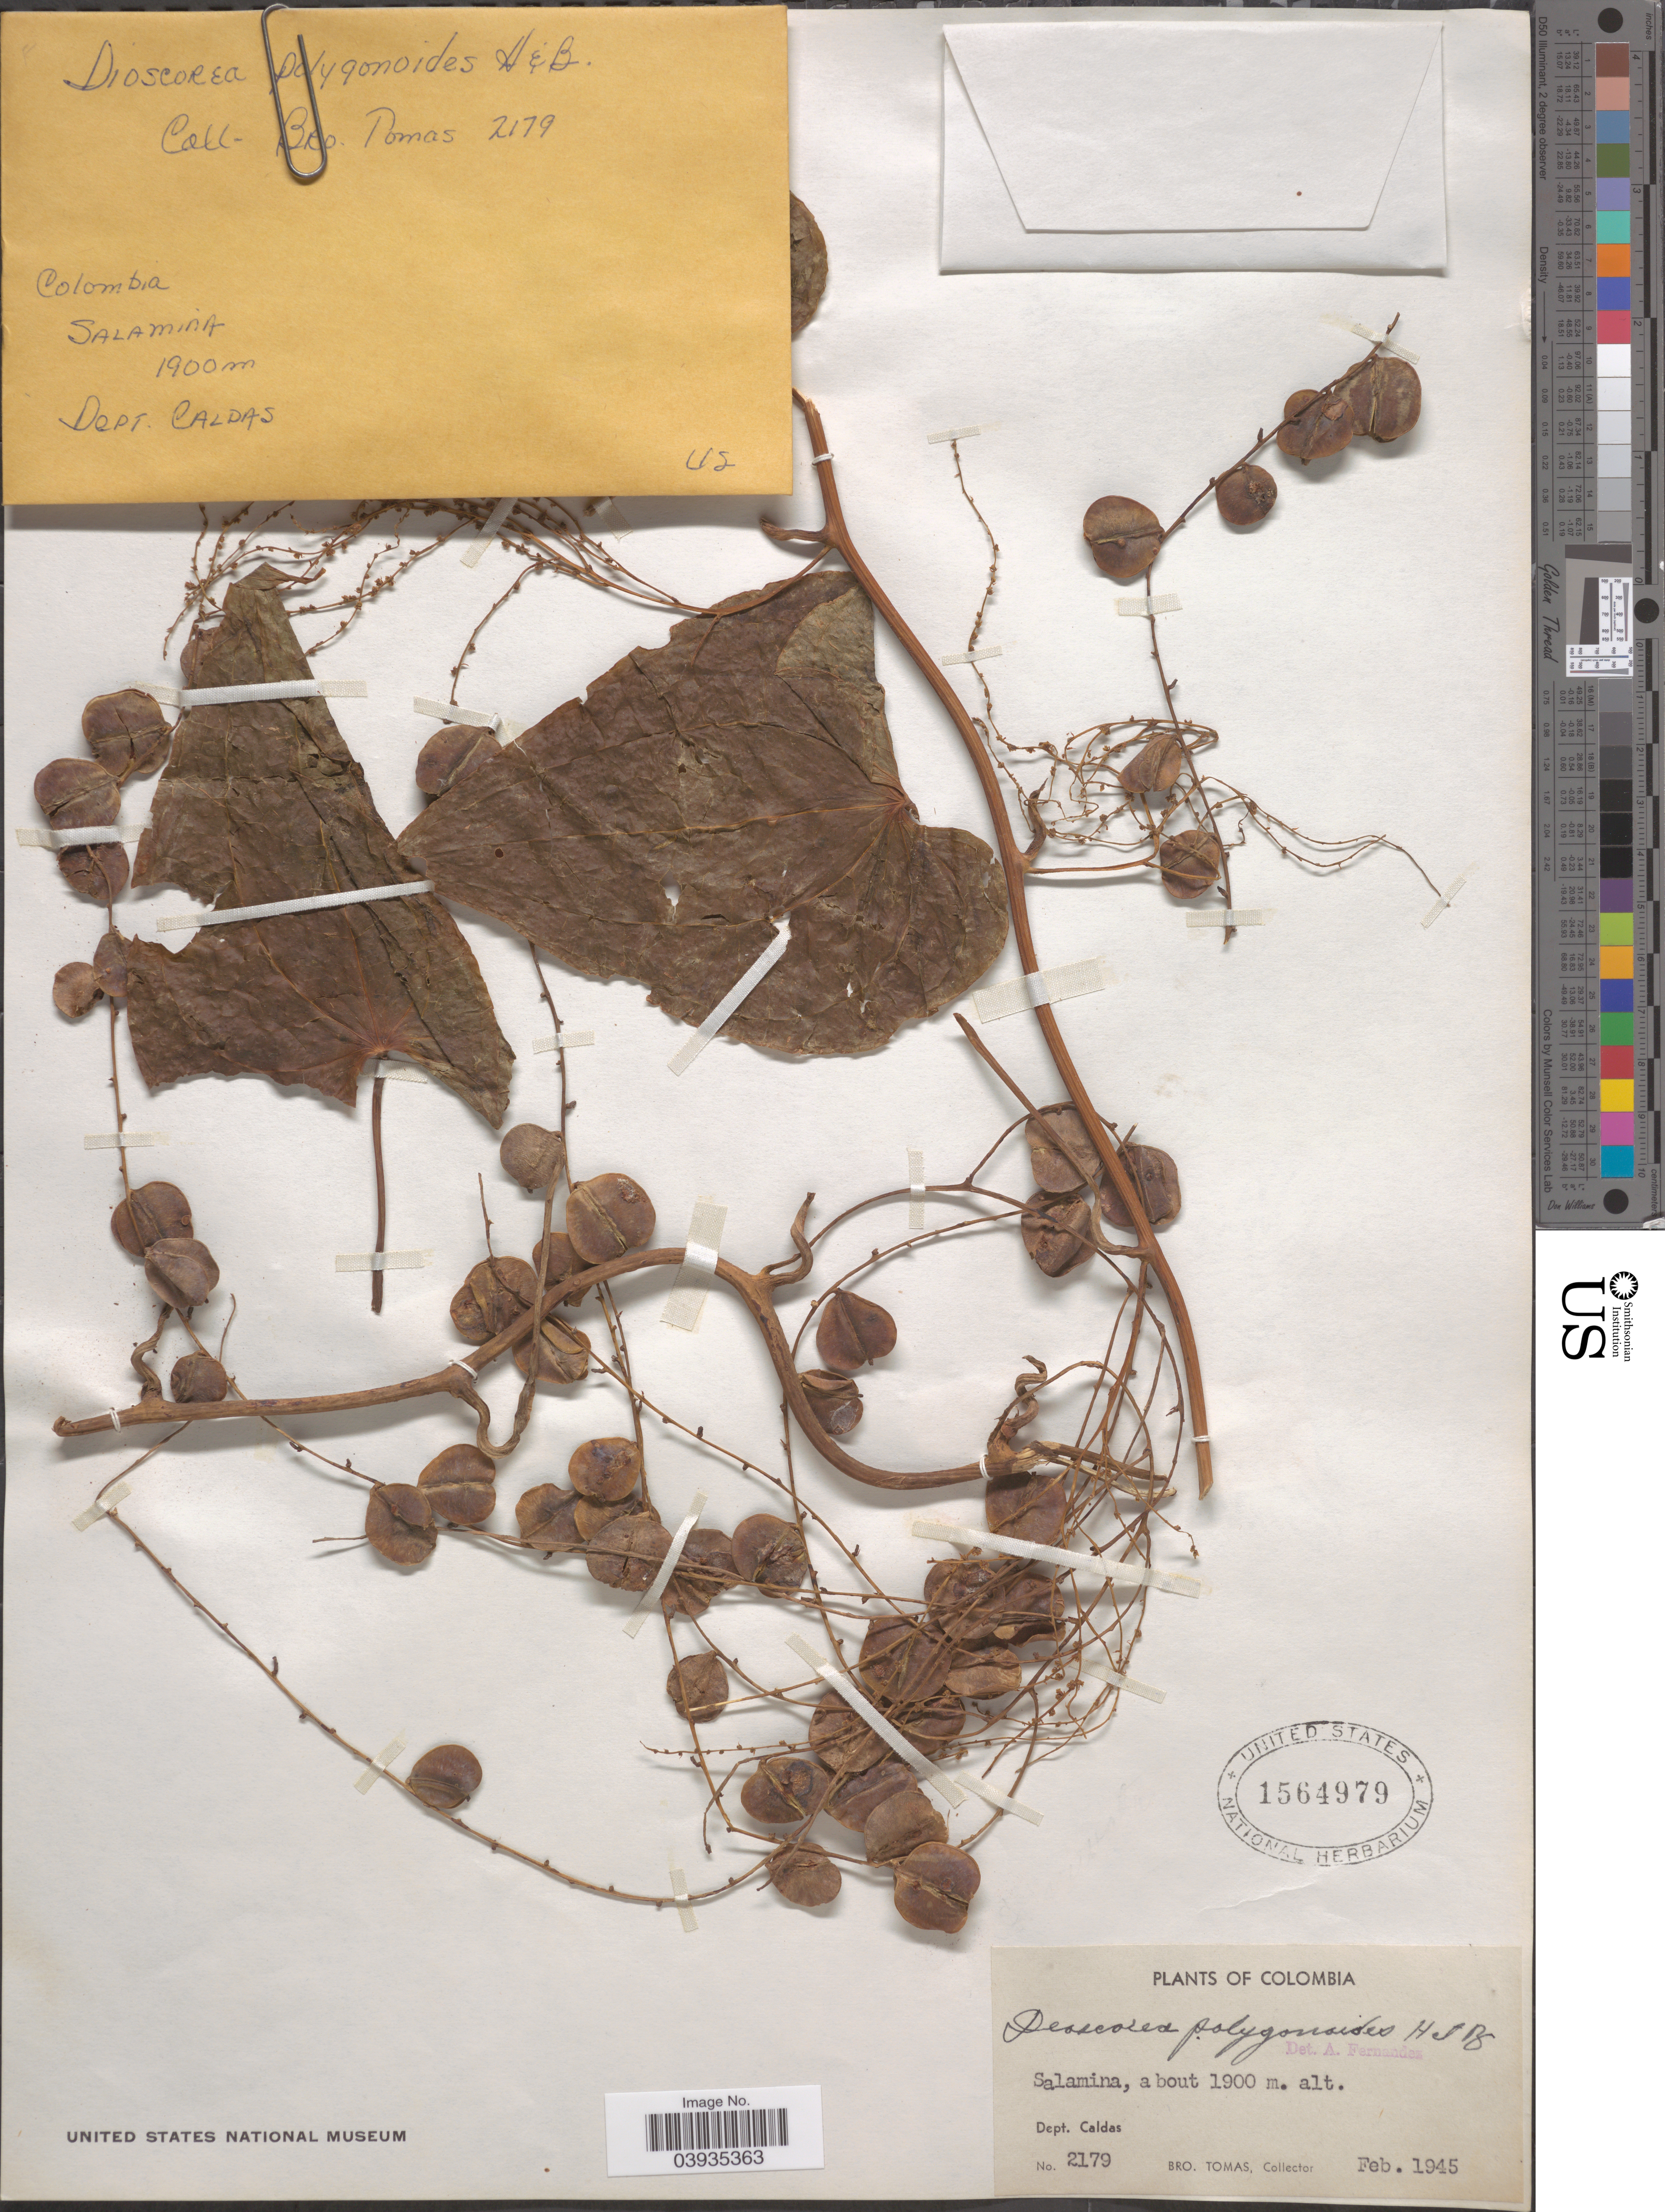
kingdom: Plantae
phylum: Tracheophyta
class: Liliopsida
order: Dioscoreales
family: Dioscoreaceae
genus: Dioscorea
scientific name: Dioscorea polygonoides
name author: Humb. & Bonpl. ex Willd.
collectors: B. Tomas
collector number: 2179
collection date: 1945-02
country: Colombia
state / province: Caldas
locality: Salamina. Dept. Caldas.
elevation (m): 1900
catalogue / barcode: US 1564979